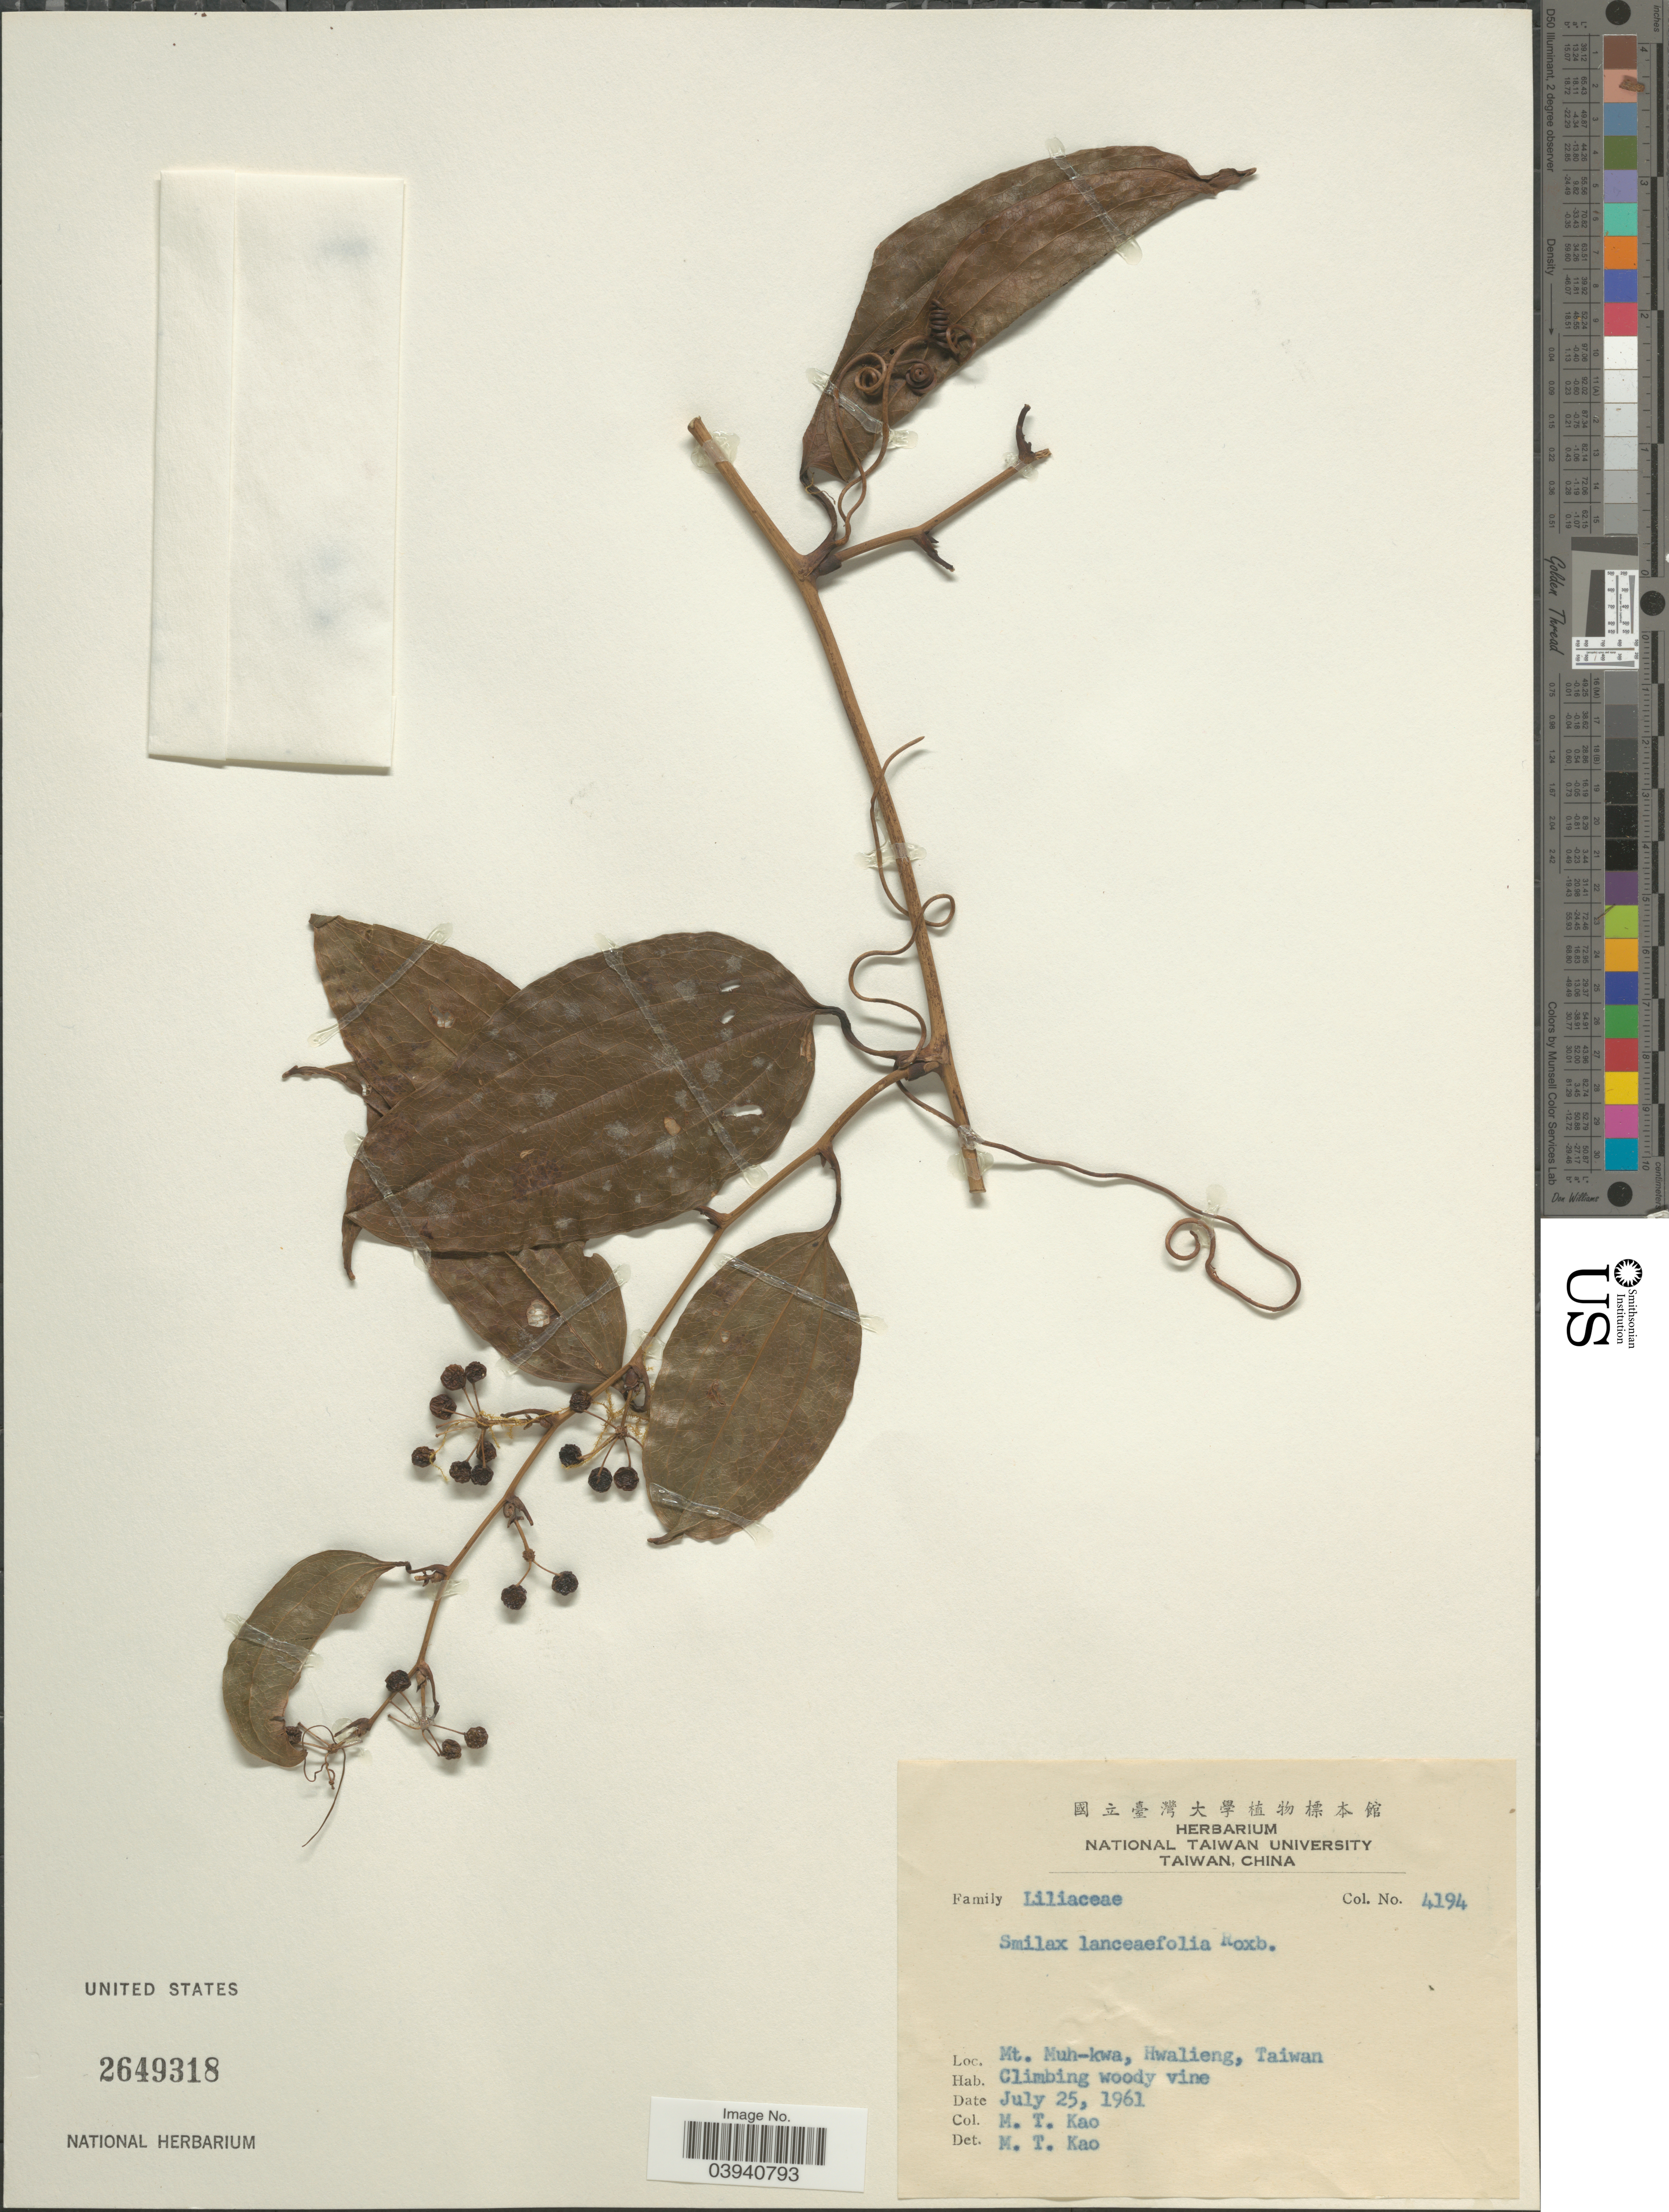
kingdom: Plantae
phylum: Tracheophyta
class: Liliopsida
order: Liliales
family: Smilacaceae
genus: Smilax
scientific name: Smilax lanceifolia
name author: Roxb.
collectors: M. T. Kao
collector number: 4194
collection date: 1961-07-25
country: Taiwan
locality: Mt. Muh-kwa, Hwalieng.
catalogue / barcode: US 2649318